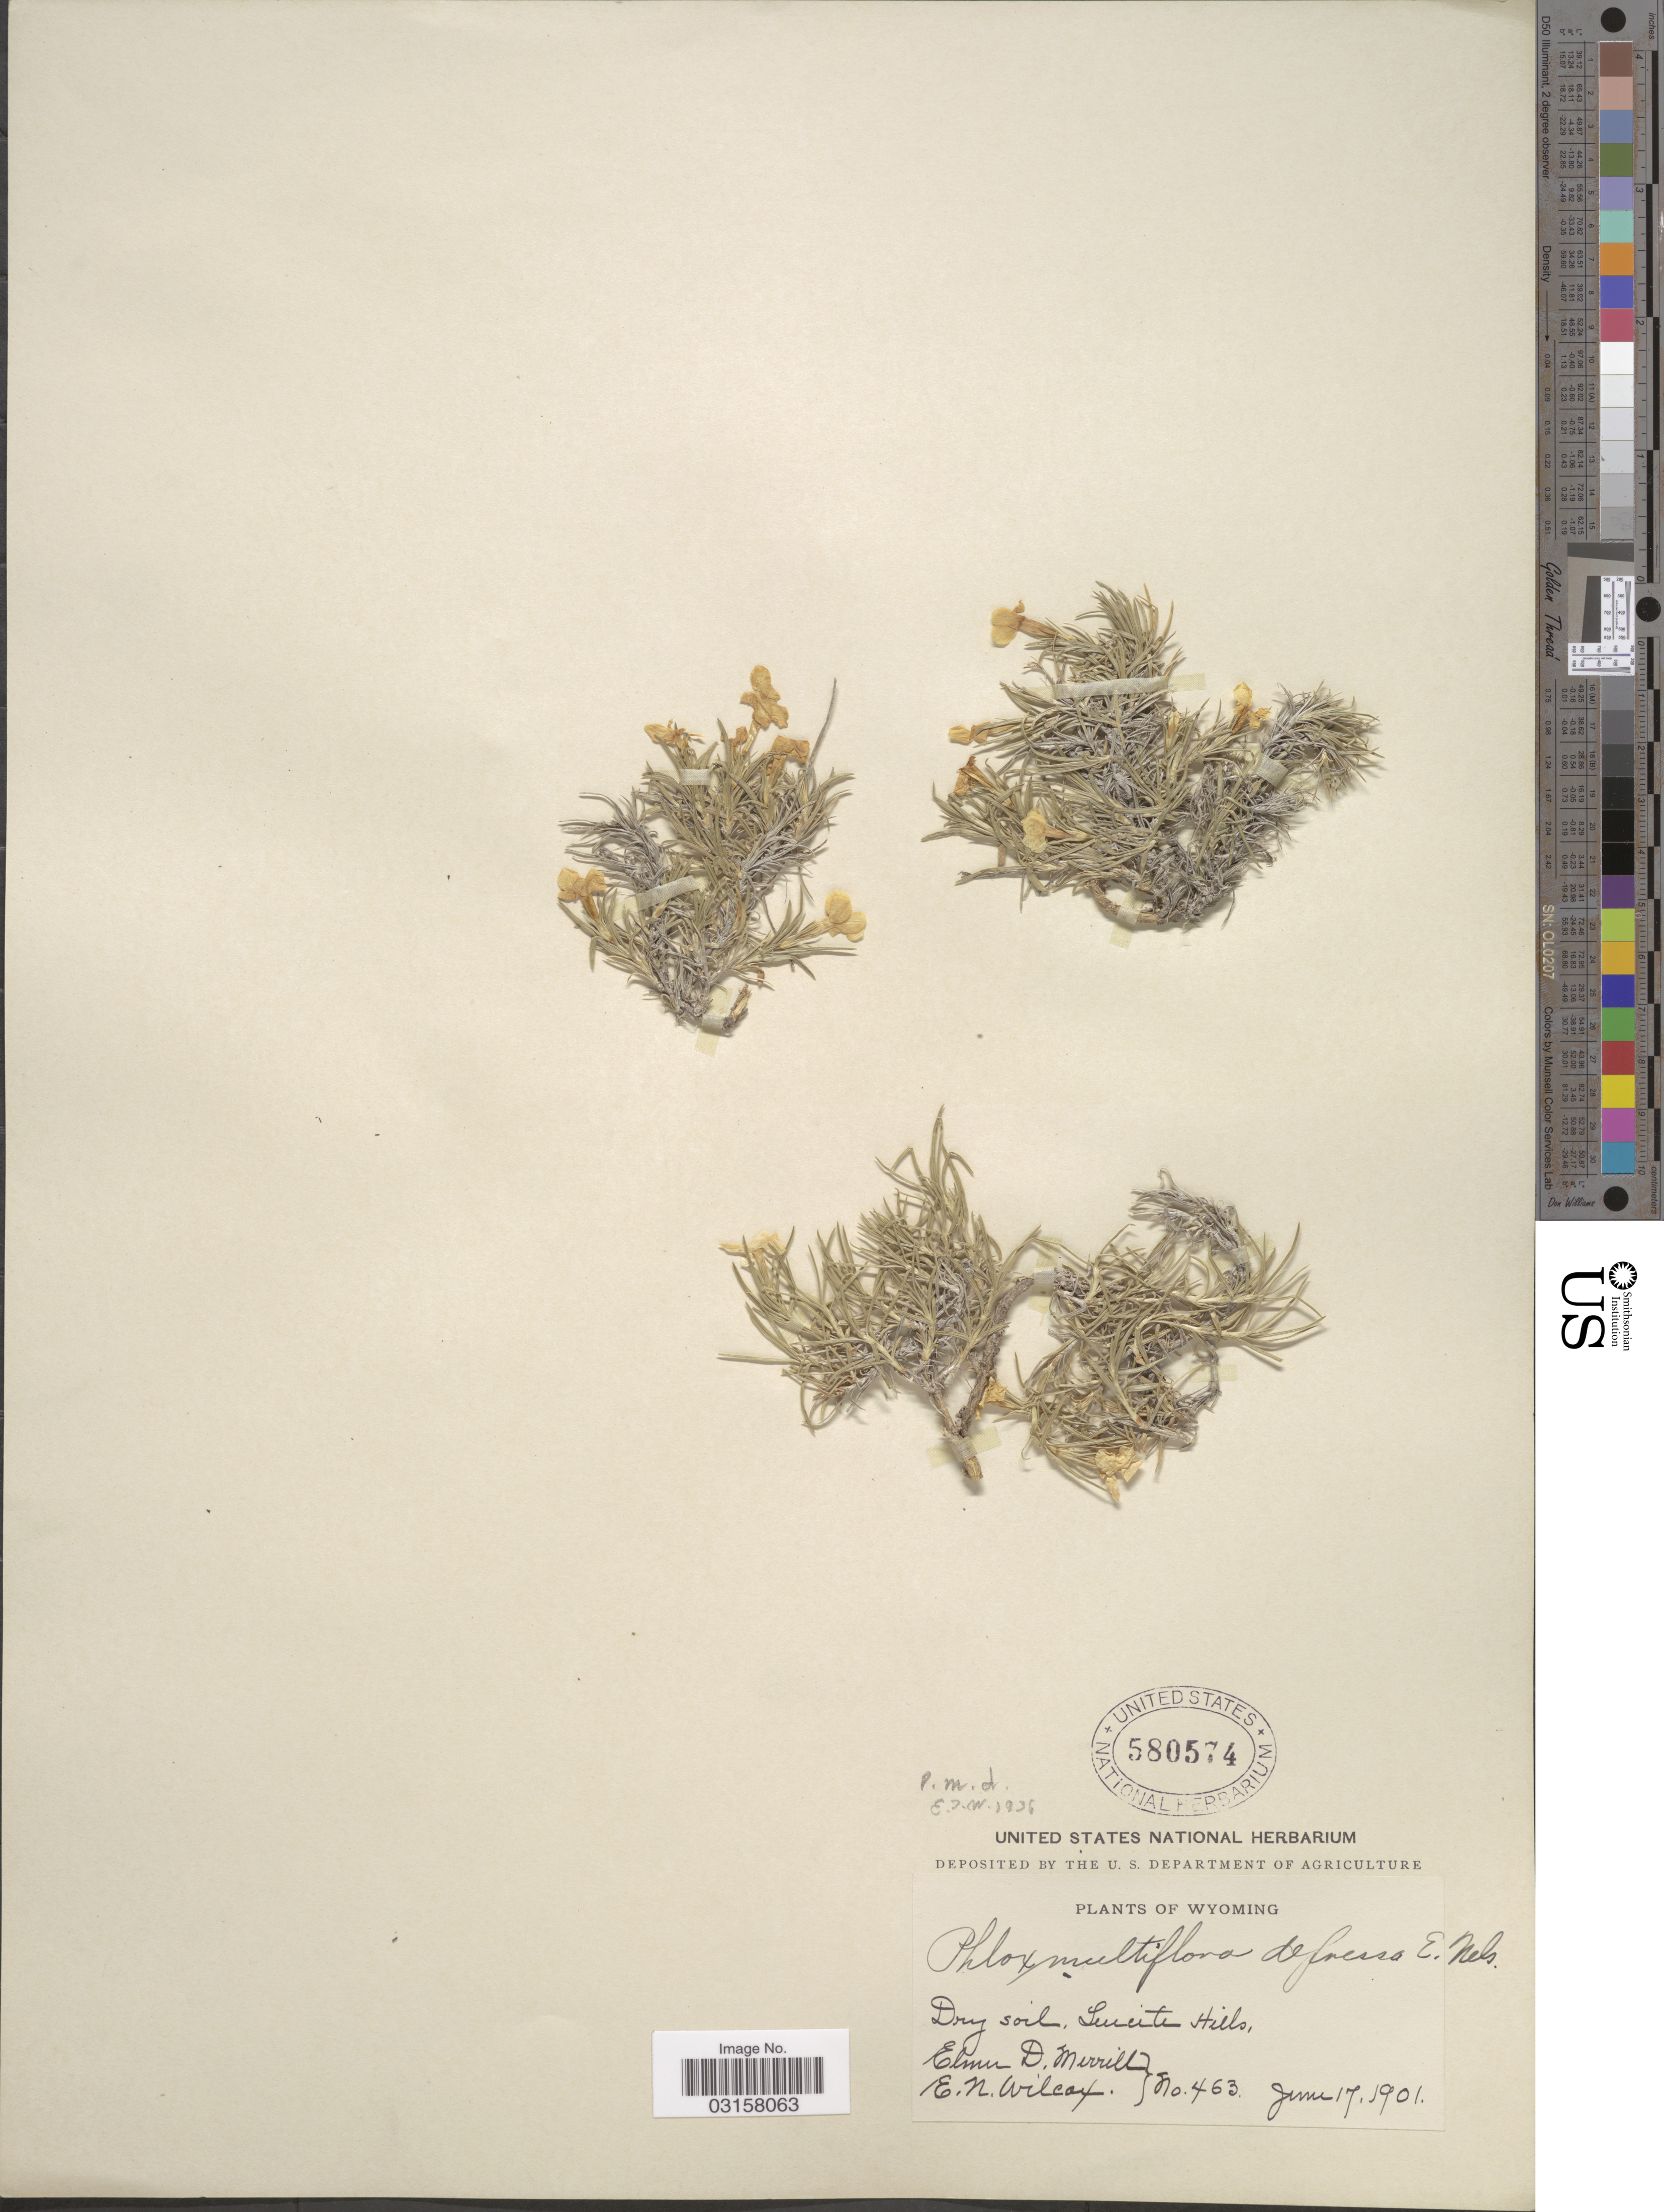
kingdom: Plantae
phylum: Tracheophyta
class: Magnoliopsida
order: Ericales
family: Polemoniaceae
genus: Phlox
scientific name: Phlox multiflora subsp. depressa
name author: (E.E. Nelson) Wherry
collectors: E. D. Merrill & E. Wilcox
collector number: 463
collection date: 1901-06-17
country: United States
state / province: Wyoming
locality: Leucite Hills.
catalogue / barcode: US 580574